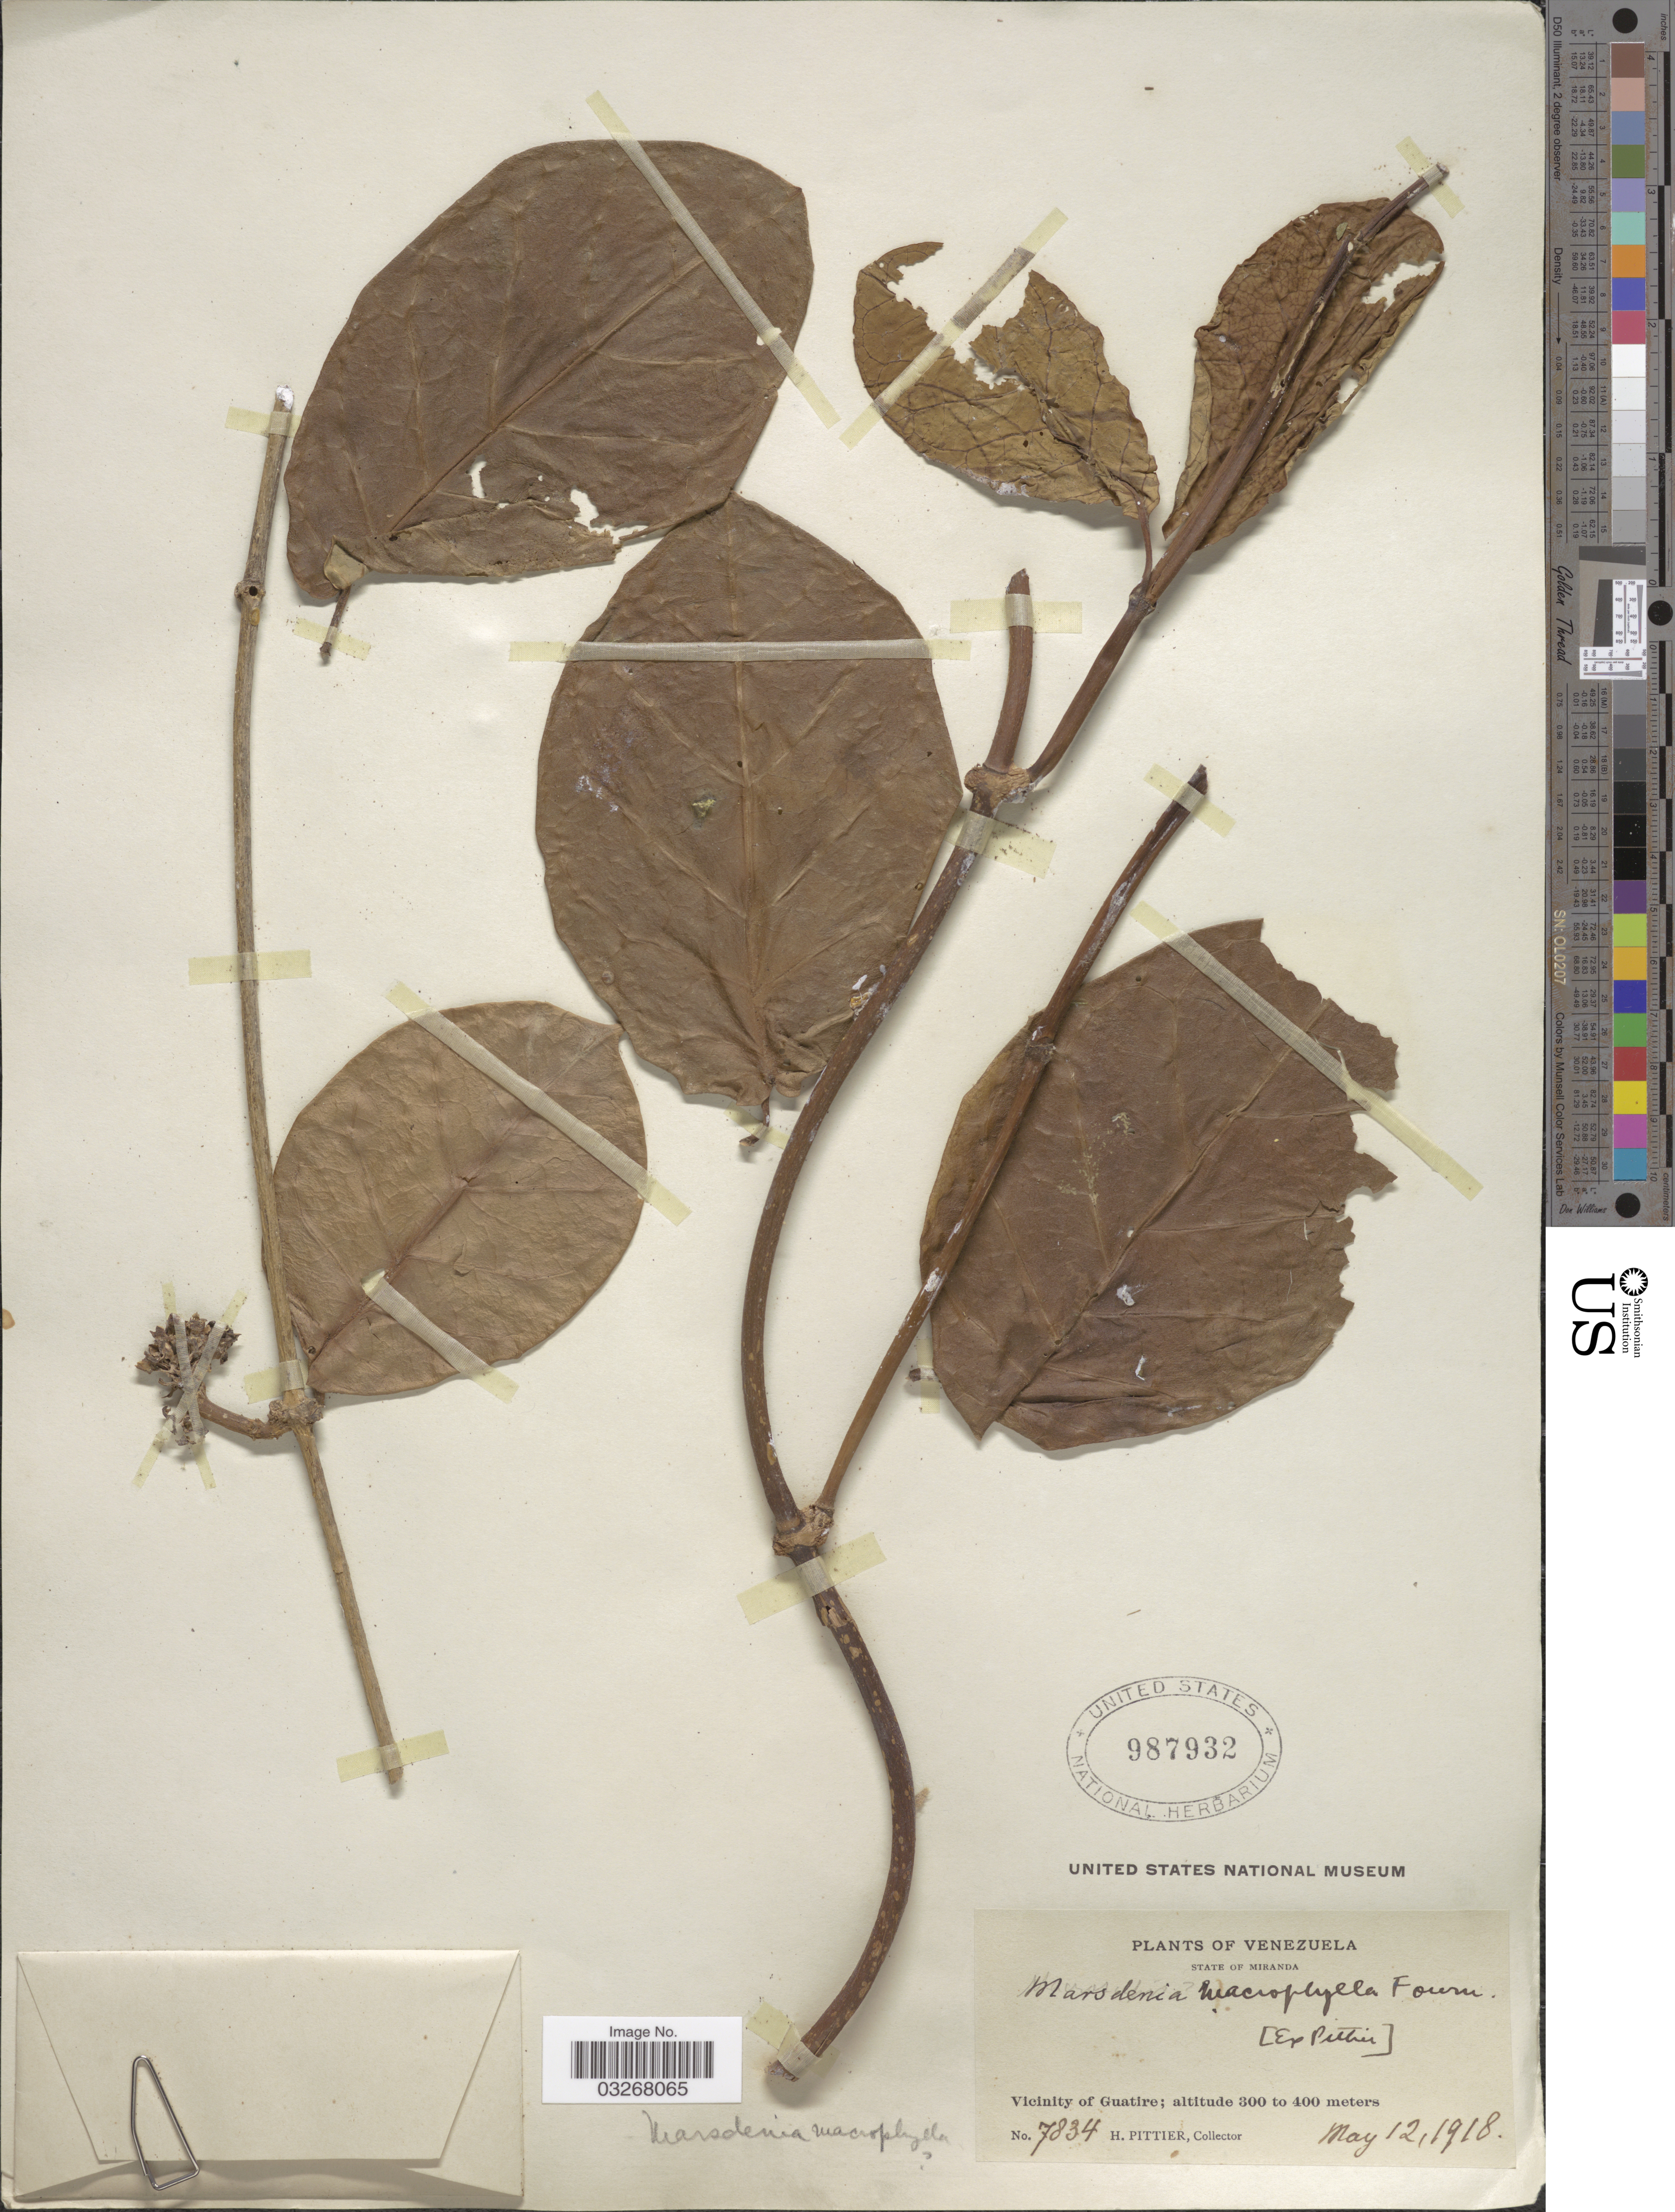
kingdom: Plantae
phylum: Tracheophyta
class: Magnoliopsida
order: Gentianales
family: Apocynaceae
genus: Marsdenia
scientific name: Marsdenia macrophylla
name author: (Humb. & Bonpl. ex Schult.) E. Fourn.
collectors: H. F. Pittier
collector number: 7834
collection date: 1918-05-12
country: Venezuela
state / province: Miranda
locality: Vicinity of Guatire.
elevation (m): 300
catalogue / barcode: US 987932